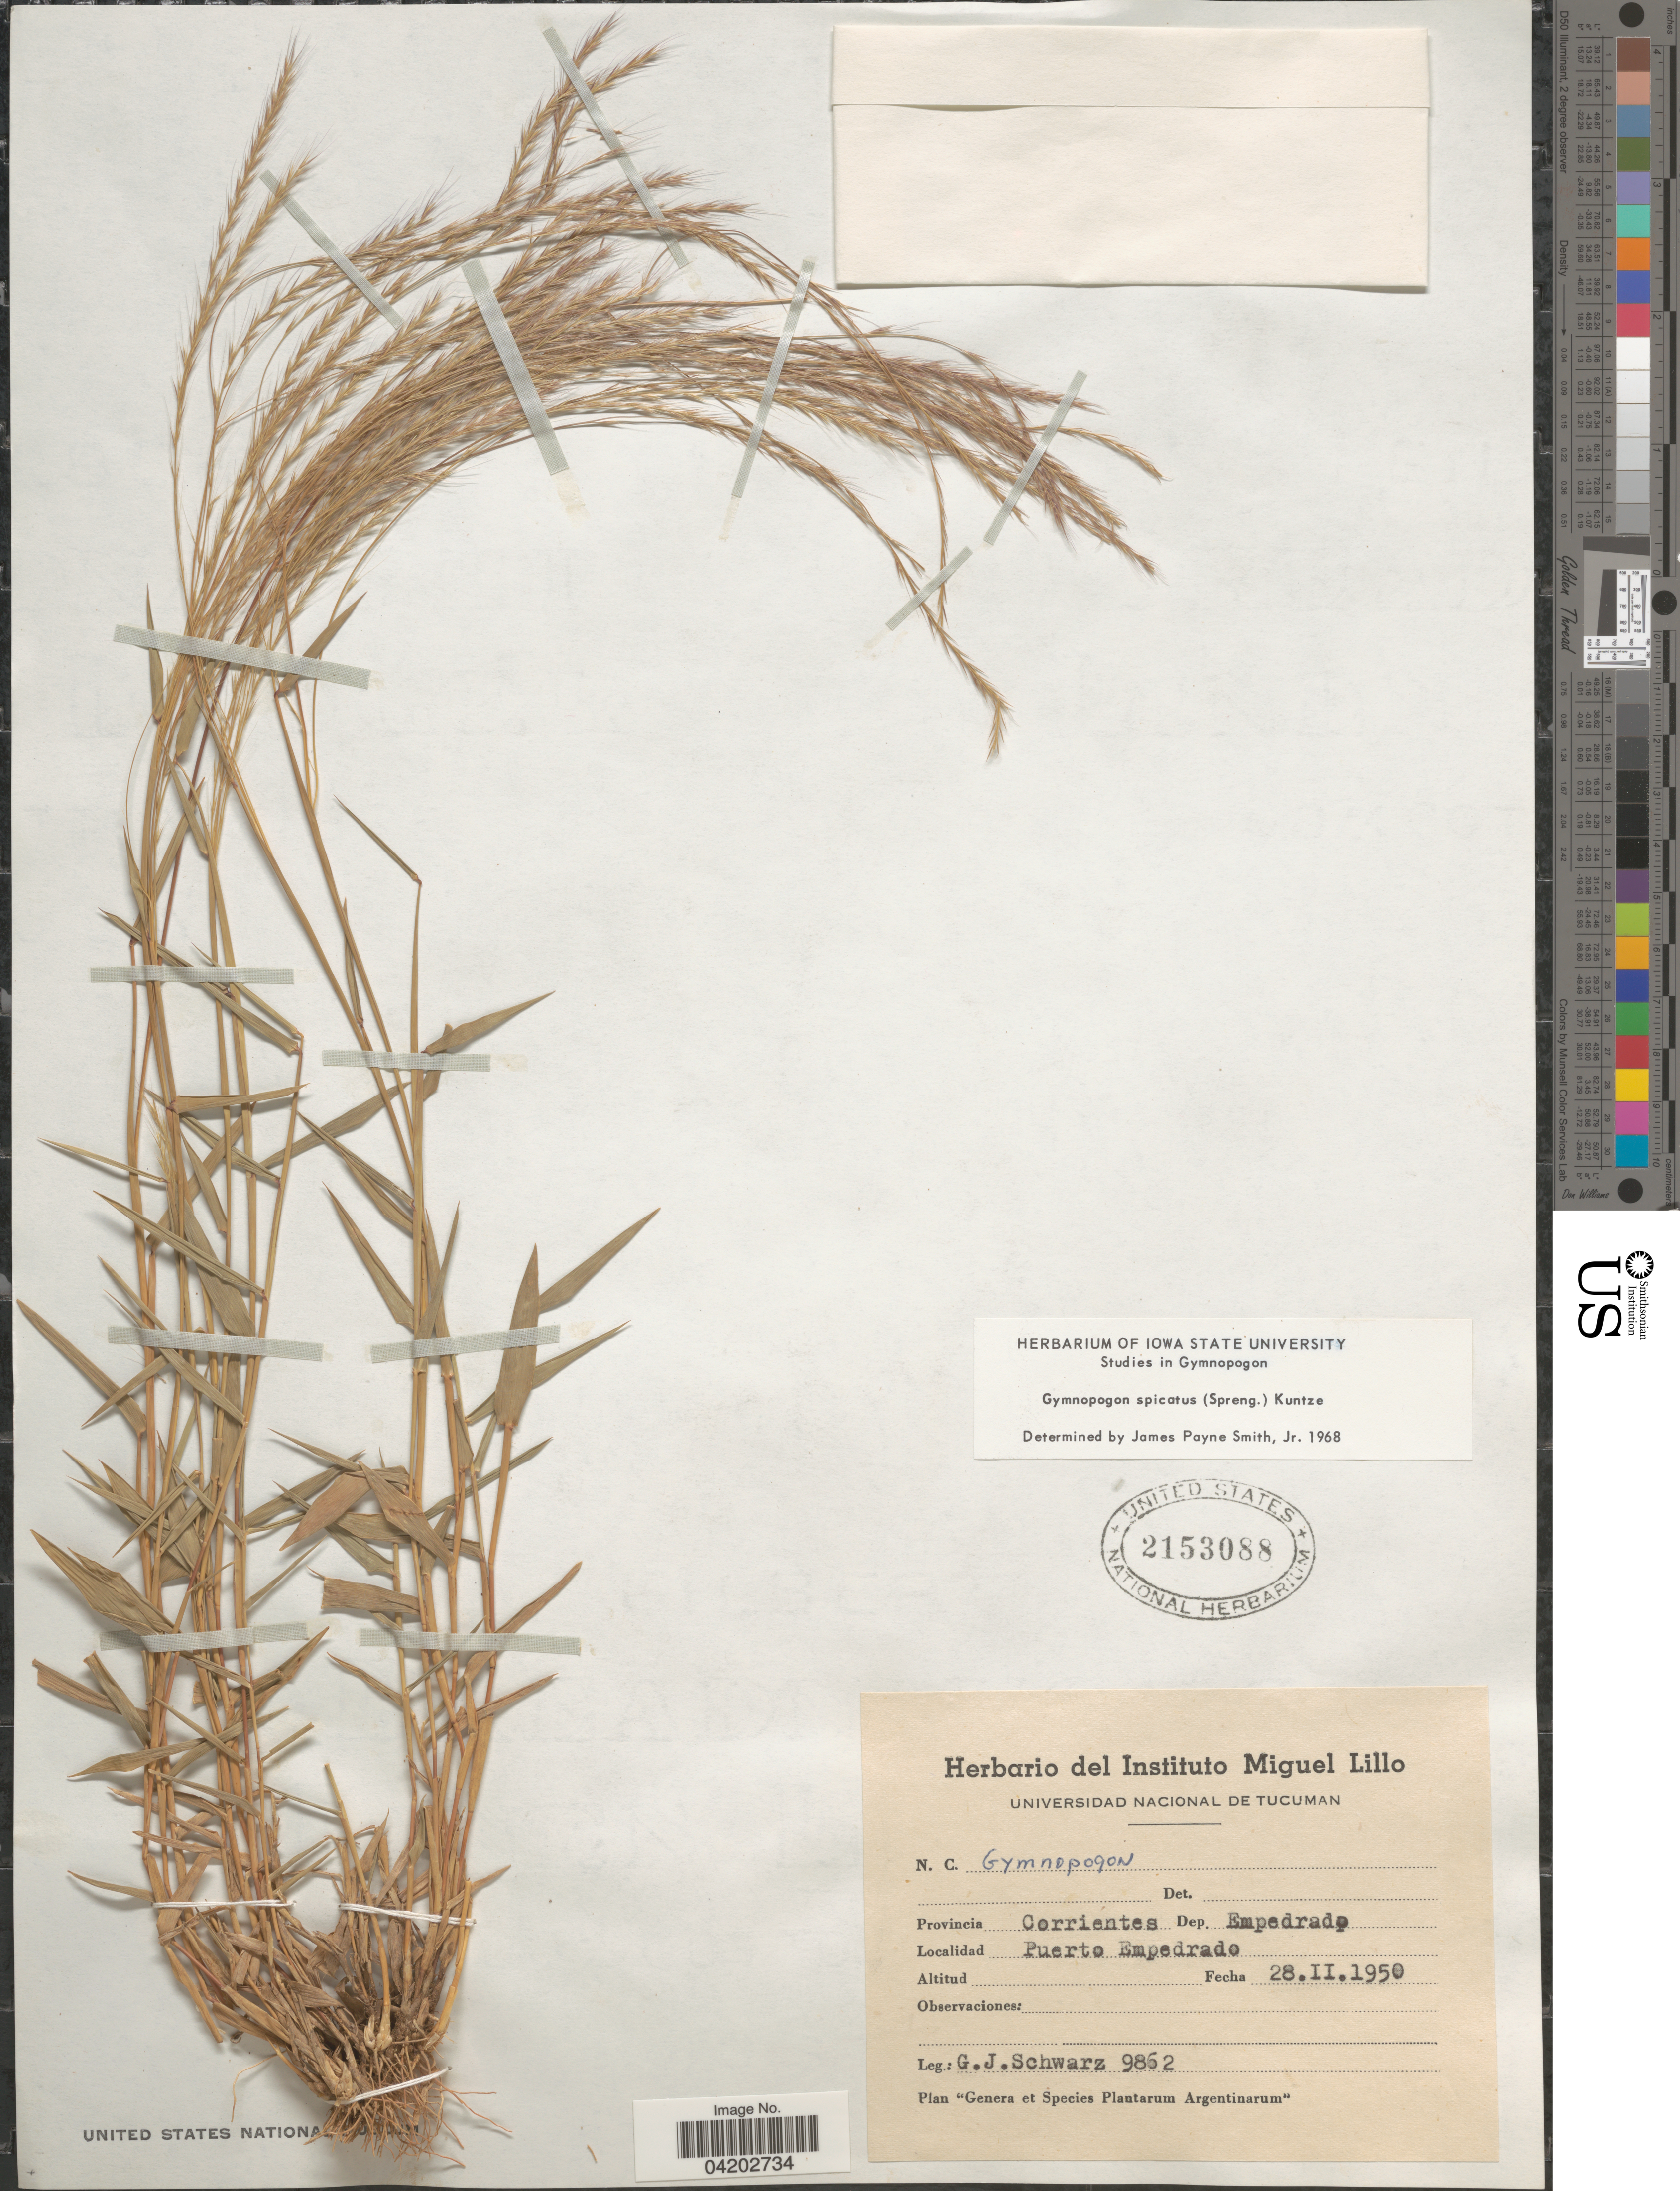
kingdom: Plantae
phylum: Tracheophyta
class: Liliopsida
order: Poales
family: Poaceae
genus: Gymnopogon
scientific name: Gymnopogon spicatus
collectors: G. J. Schwarz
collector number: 9862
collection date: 1950-02-28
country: Argentina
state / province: Corrientes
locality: Dep. Empedrado. Puerto Empedrado.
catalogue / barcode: US 2153088